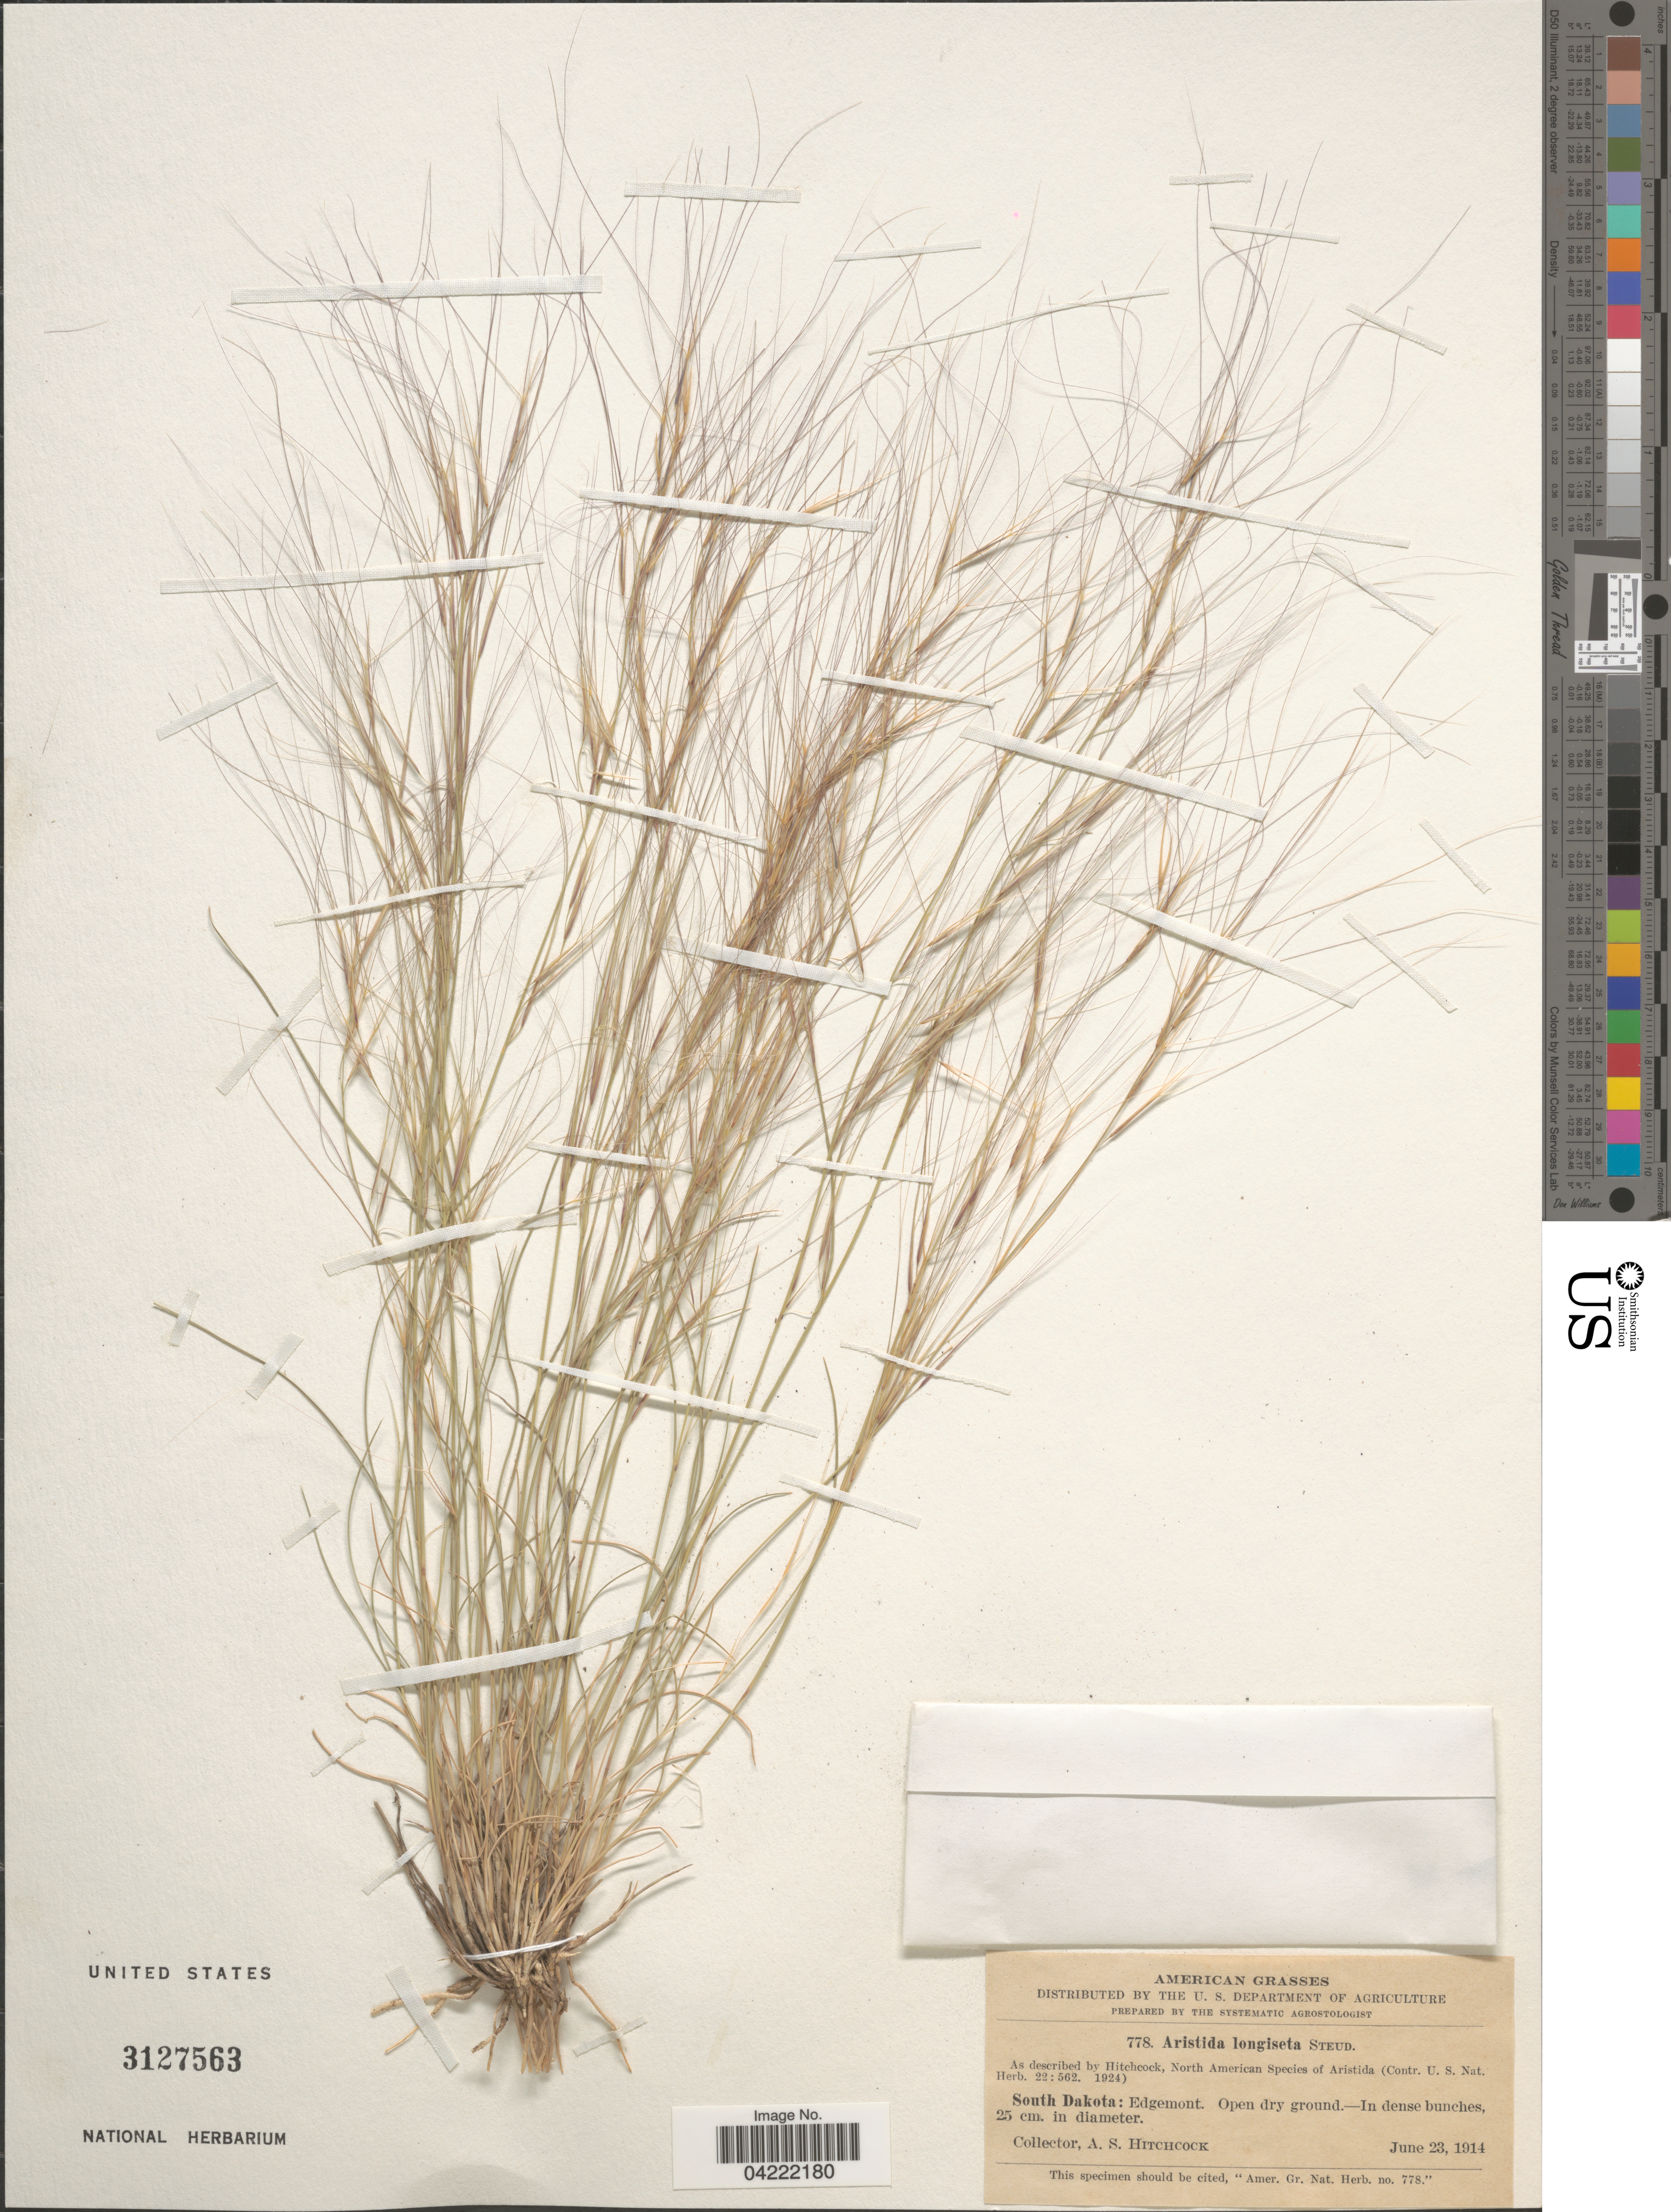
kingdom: Plantae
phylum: Tracheophyta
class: Liliopsida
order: Poales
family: Poaceae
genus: Aristida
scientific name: Aristida purpurea var. longiseta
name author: (Steud.) Vasey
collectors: A. S. Hitchcock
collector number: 778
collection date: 1914-06-23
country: United States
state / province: South Dakota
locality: Edgemont.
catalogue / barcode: US 3127563